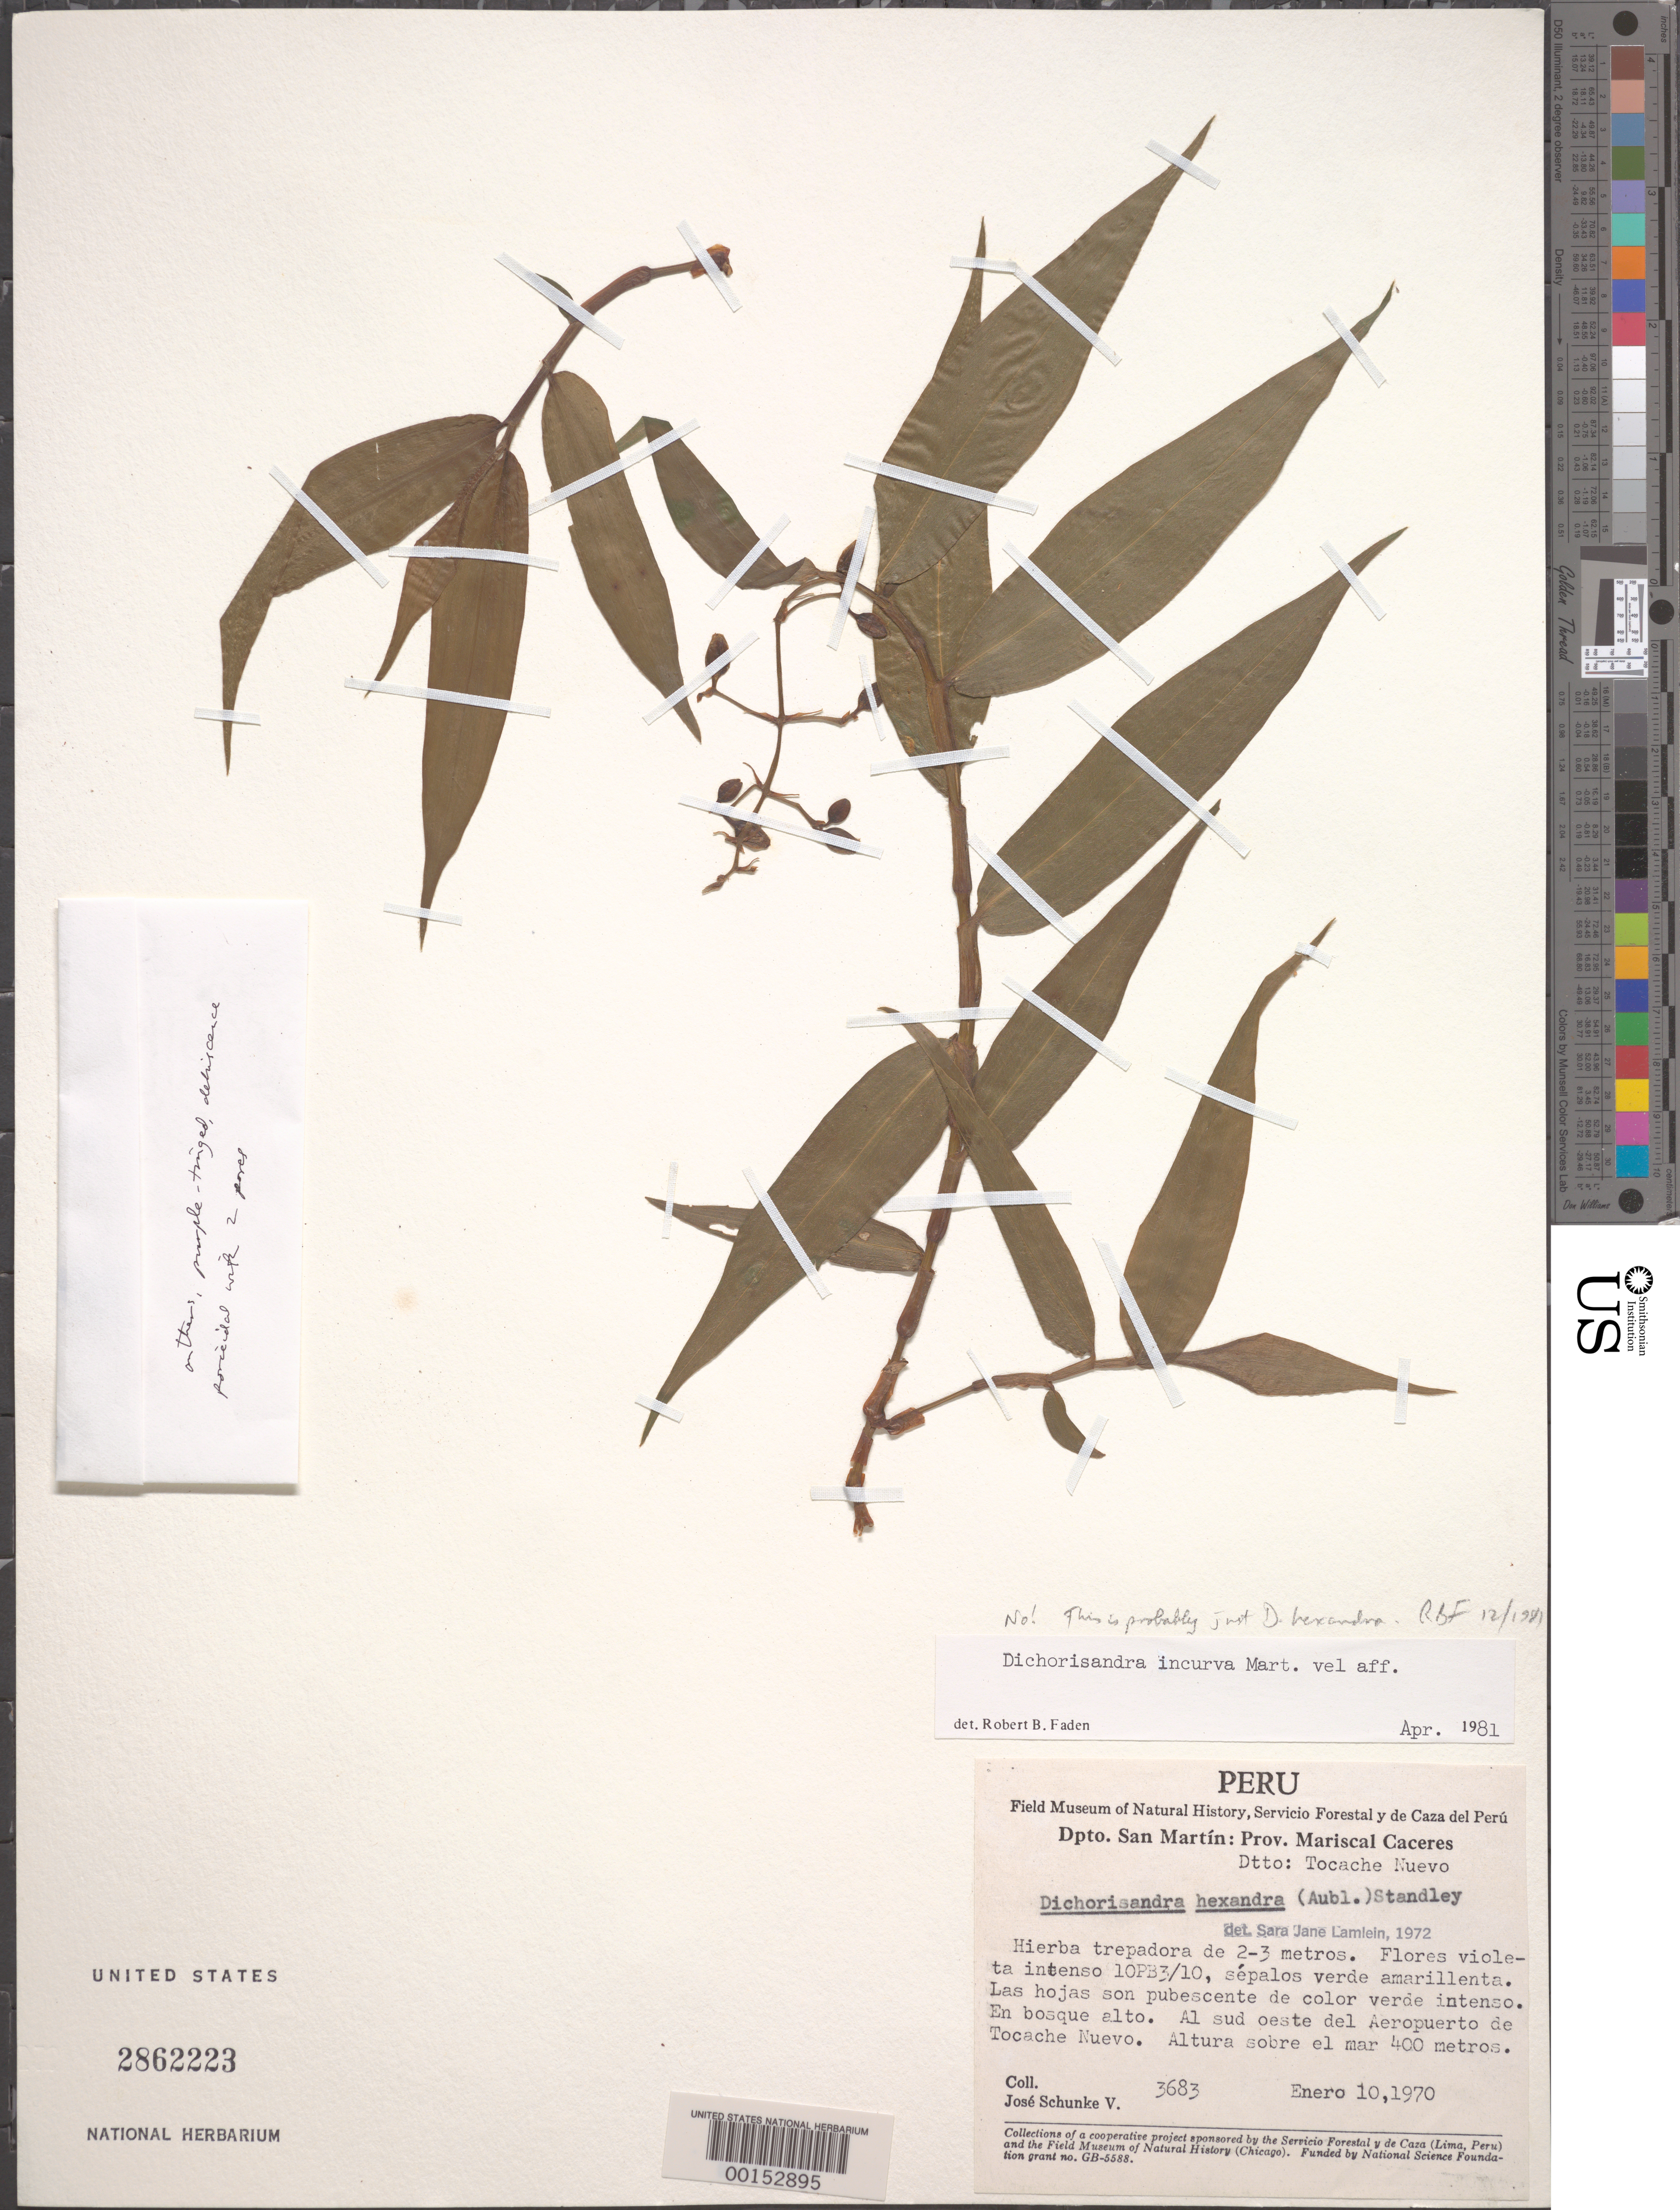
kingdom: Plantae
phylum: Tracheophyta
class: Liliopsida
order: Commelinales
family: Commelinaceae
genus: Dichorisandra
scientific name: Dichorisandra sp.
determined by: Faden, Robert B., (US), Smithsonian Institution - National Museum of Natural History (UNITED STATES)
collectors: J. Schunke Vigo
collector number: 3683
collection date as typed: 10 Jan 1970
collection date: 1970-01-10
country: Peru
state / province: San Martín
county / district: Mariscal Cáceres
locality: Tocache nuevo, se of airport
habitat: Tall forest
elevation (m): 400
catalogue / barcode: US 2862223